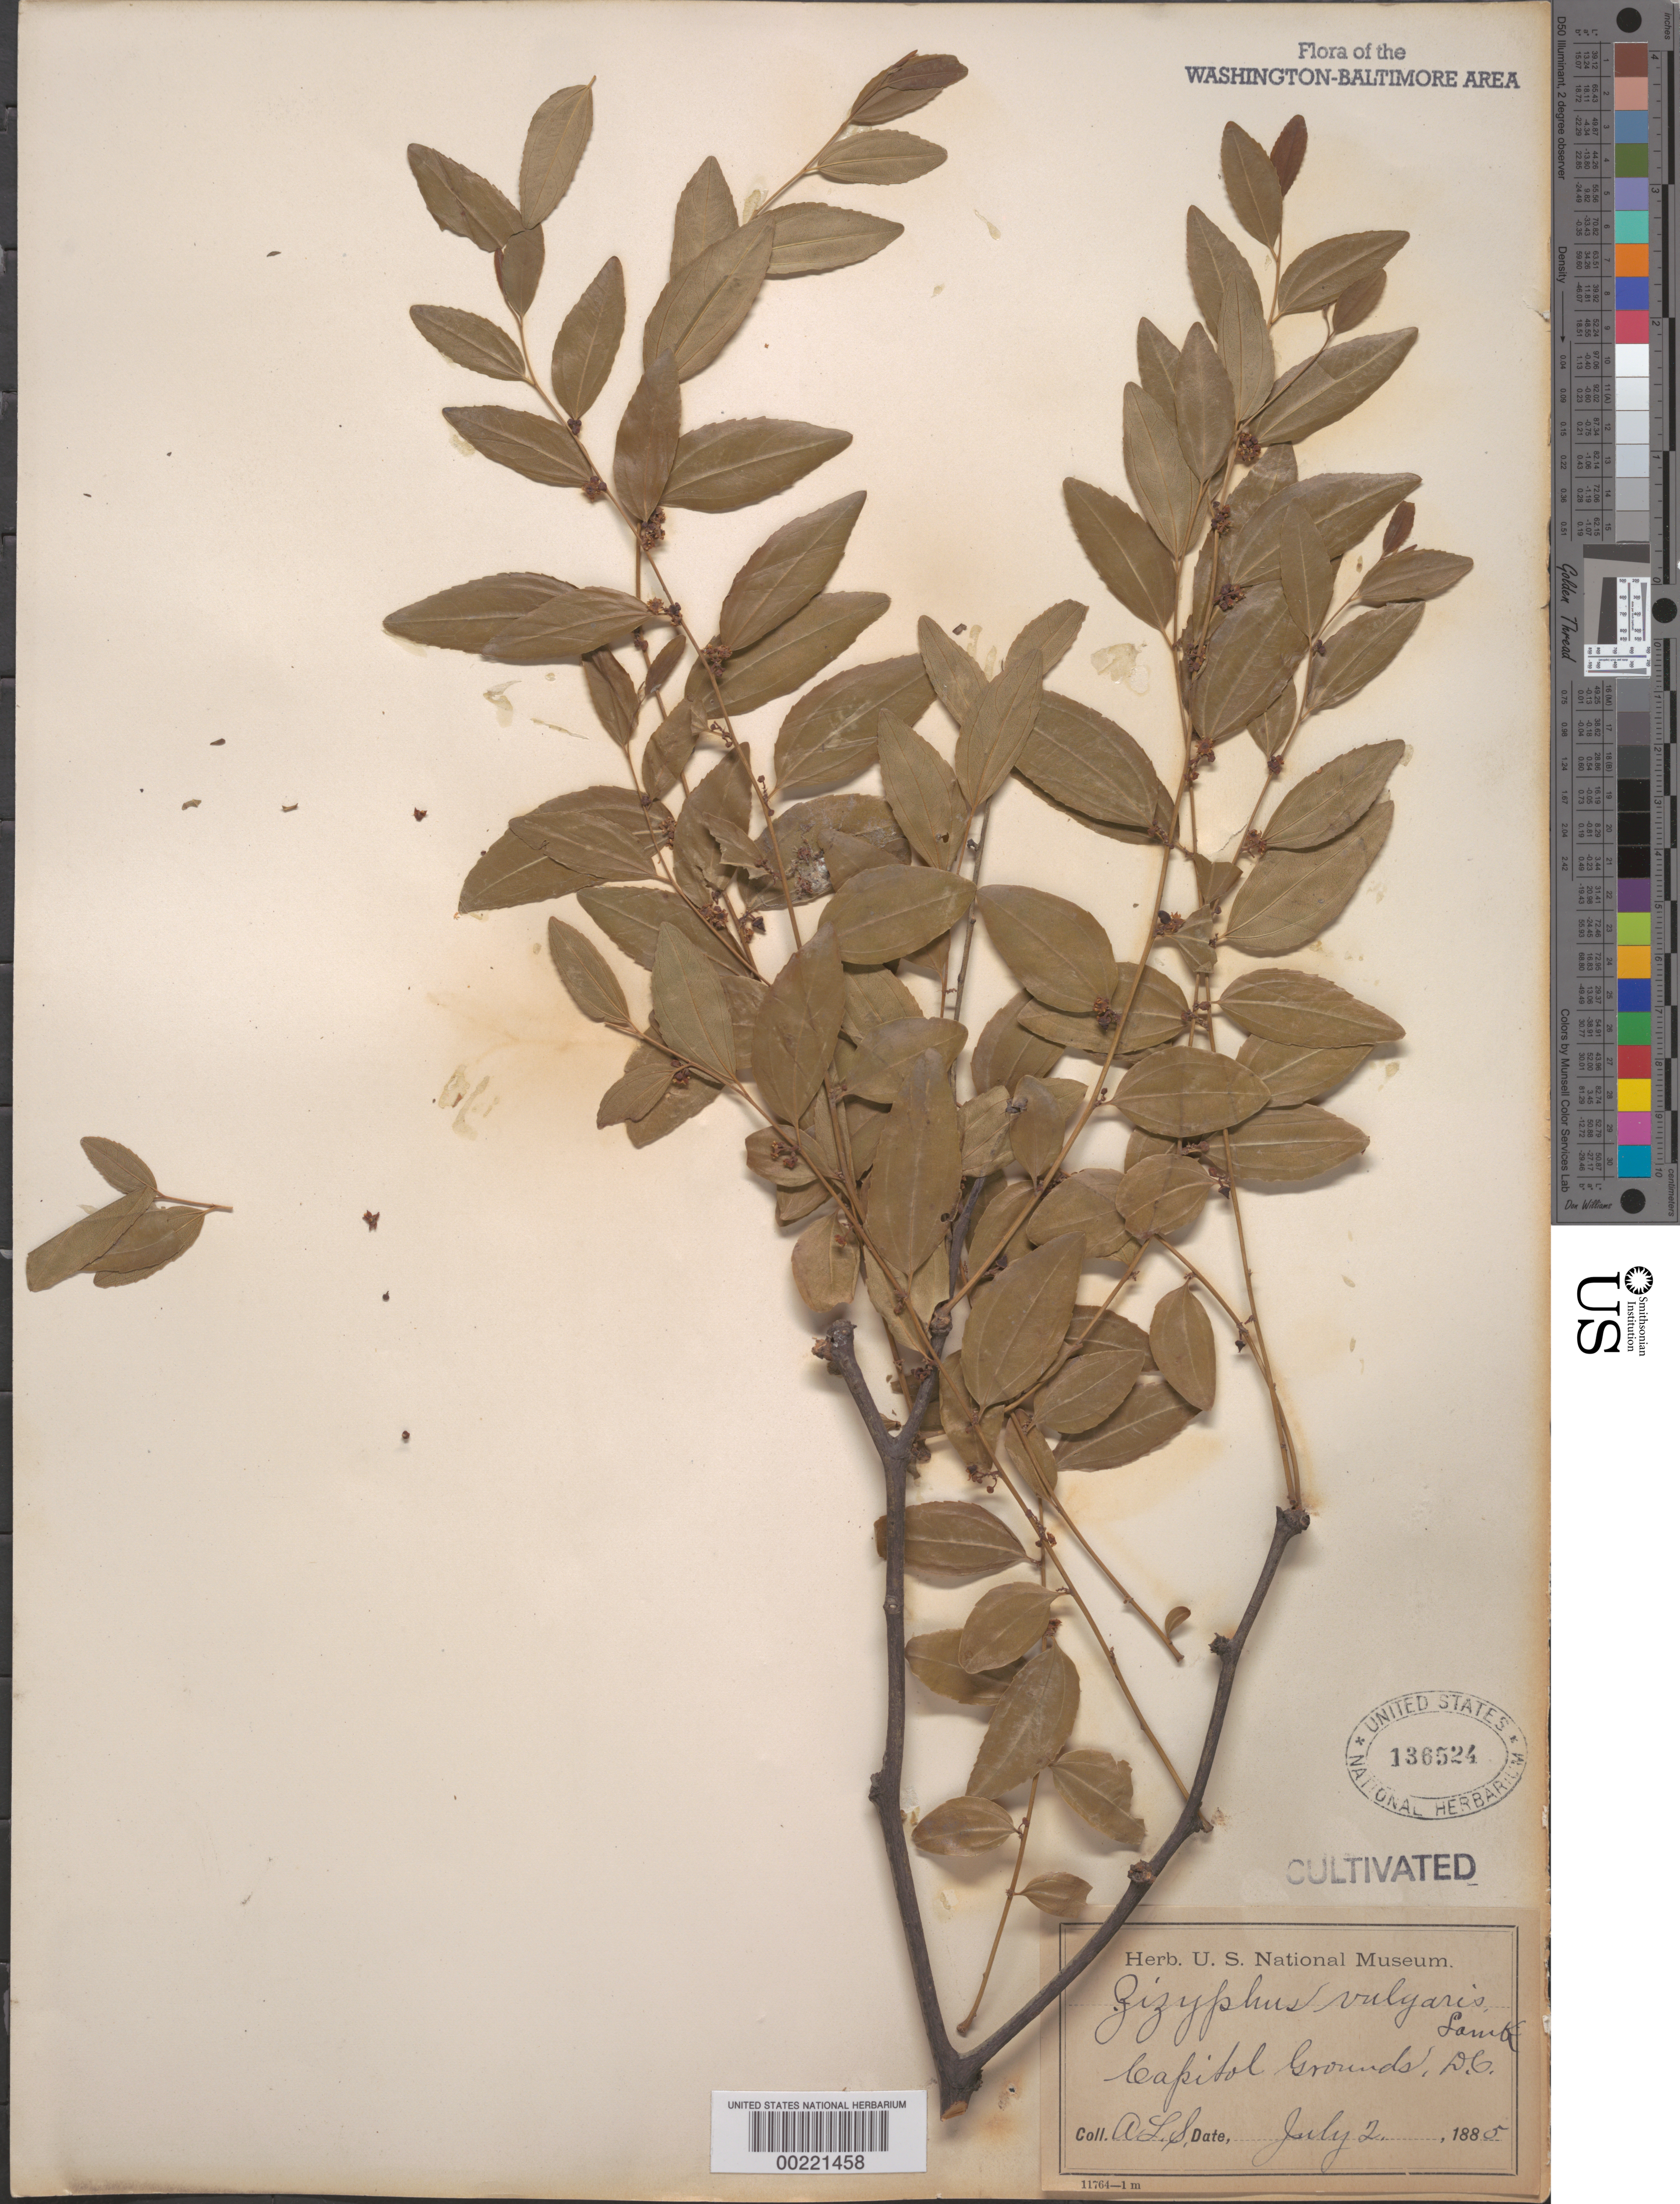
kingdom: Plantae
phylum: Tracheophyta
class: Magnoliopsida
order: Rosales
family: Rhamnaceae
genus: Ziziphus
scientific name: Ziziphus vulgaris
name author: Lam.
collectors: A. L. Schott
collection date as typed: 02 Jul 1885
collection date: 1885-07-02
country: United States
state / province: District of Columbia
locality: Capitol grounds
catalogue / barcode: US 136524